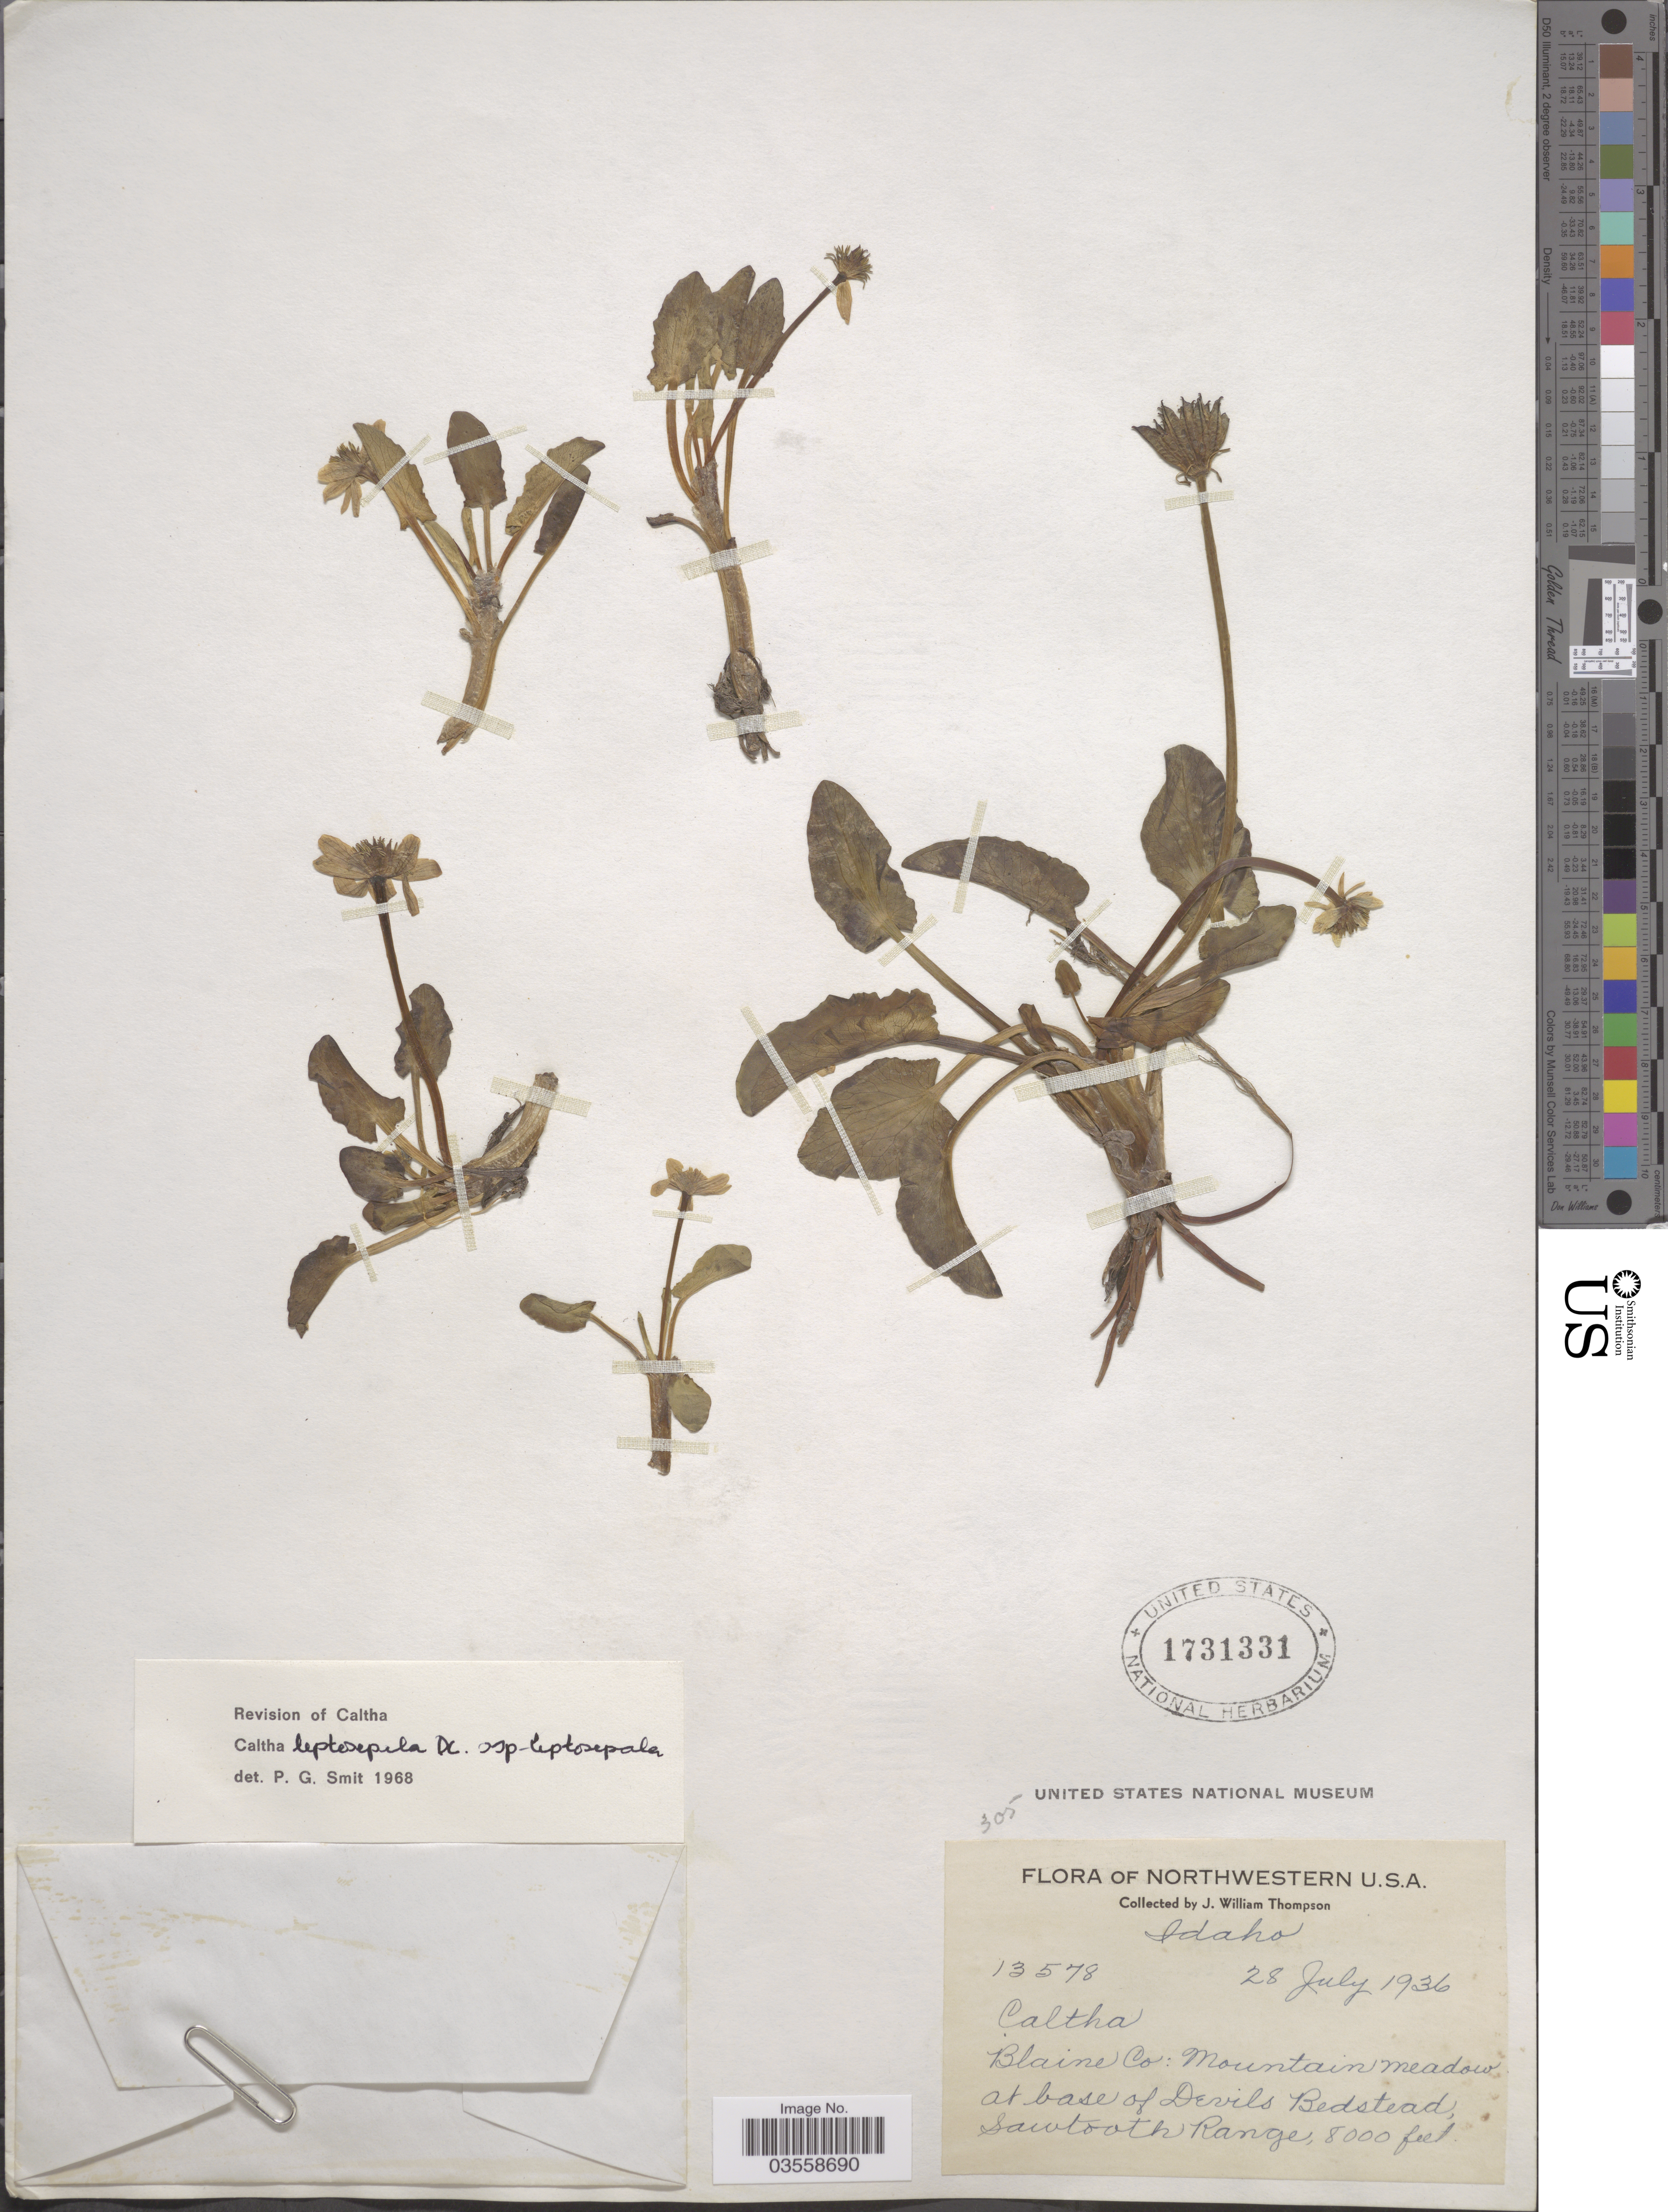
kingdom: Plantae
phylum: Tracheophyta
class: Magnoliopsida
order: Ranunculales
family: Ranunculaceae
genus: Caltha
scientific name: Caltha leptosepala subsp. leptosepala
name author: DC.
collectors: J. W. Thompson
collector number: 13578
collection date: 1936-07-28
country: United States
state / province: Idaho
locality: Blaine Co: Mountain meadow at base of Devils Bedstead, Sawtooth Range.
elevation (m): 2438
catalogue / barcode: US 1731331